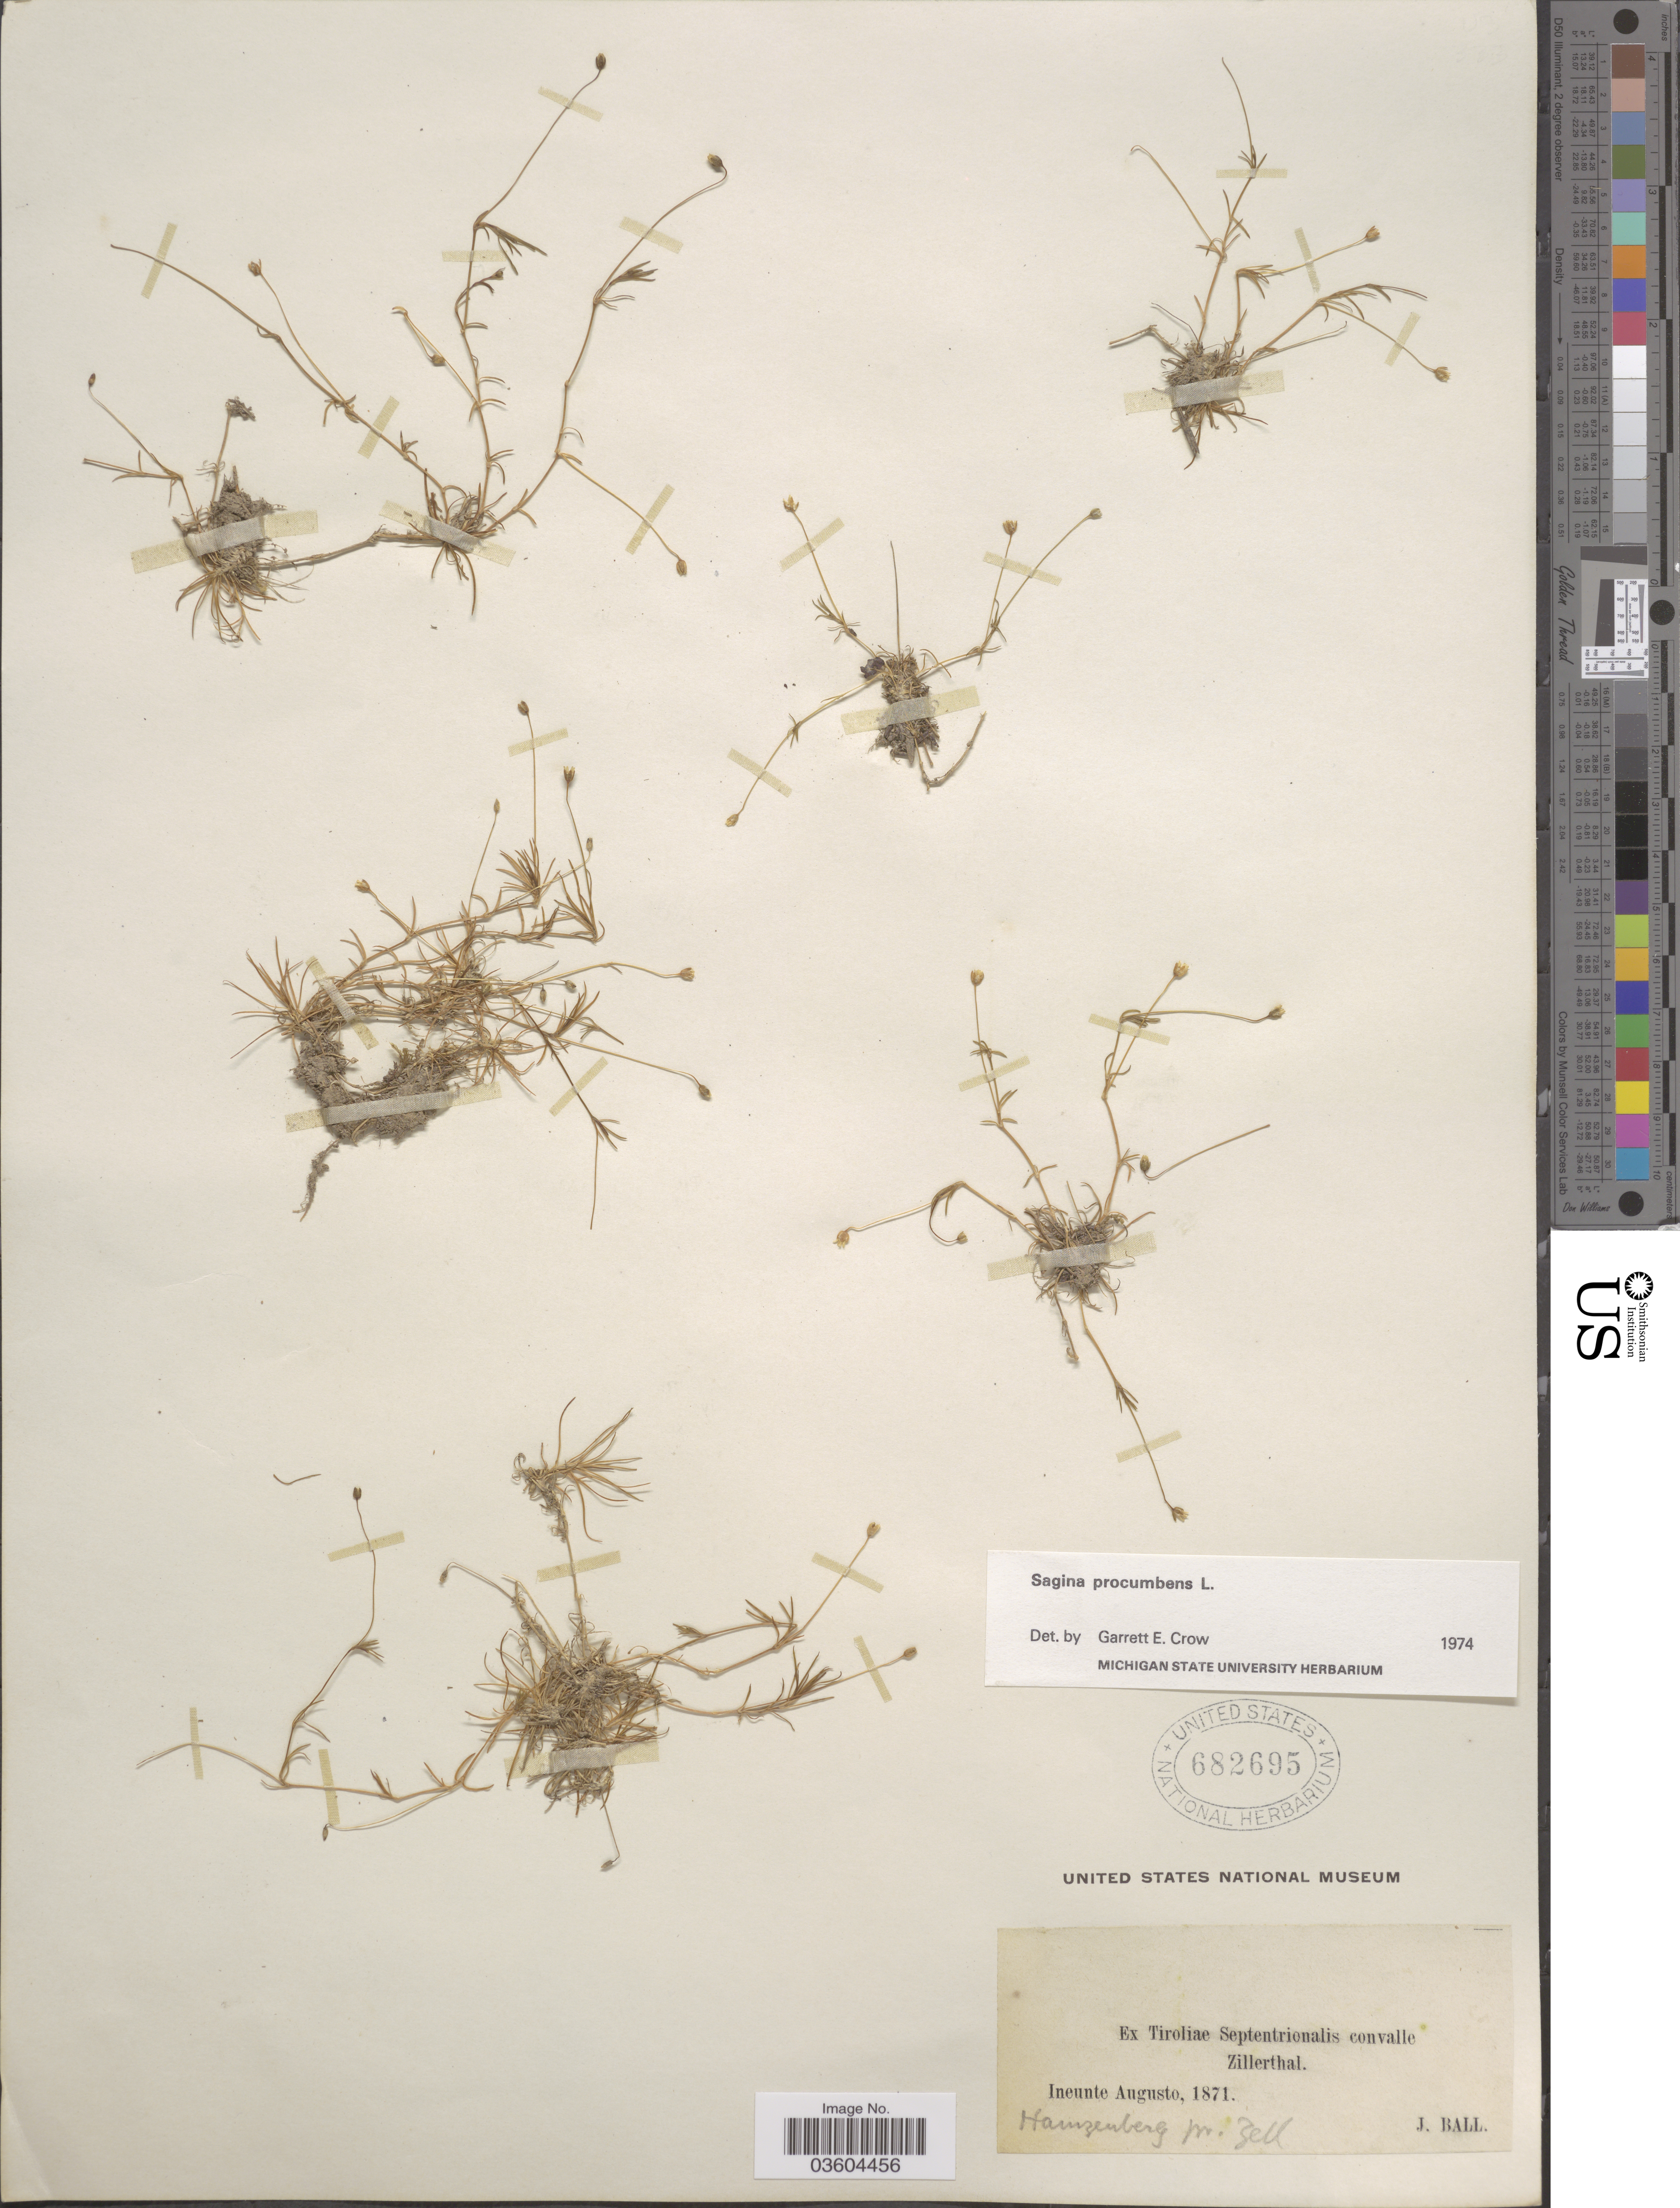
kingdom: Plantae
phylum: Tracheophyta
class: Magnoliopsida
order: Caryophyllales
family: Caryophyllaceae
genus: Sagina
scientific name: Sagina procumbens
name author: L.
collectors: J. Ball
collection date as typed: Ineunte Augusto, 1871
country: Austria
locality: Ex Tiroliae Septentrionalis convalle Zillerthal. Hamzenberg pr. Zell.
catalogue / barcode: US 682695